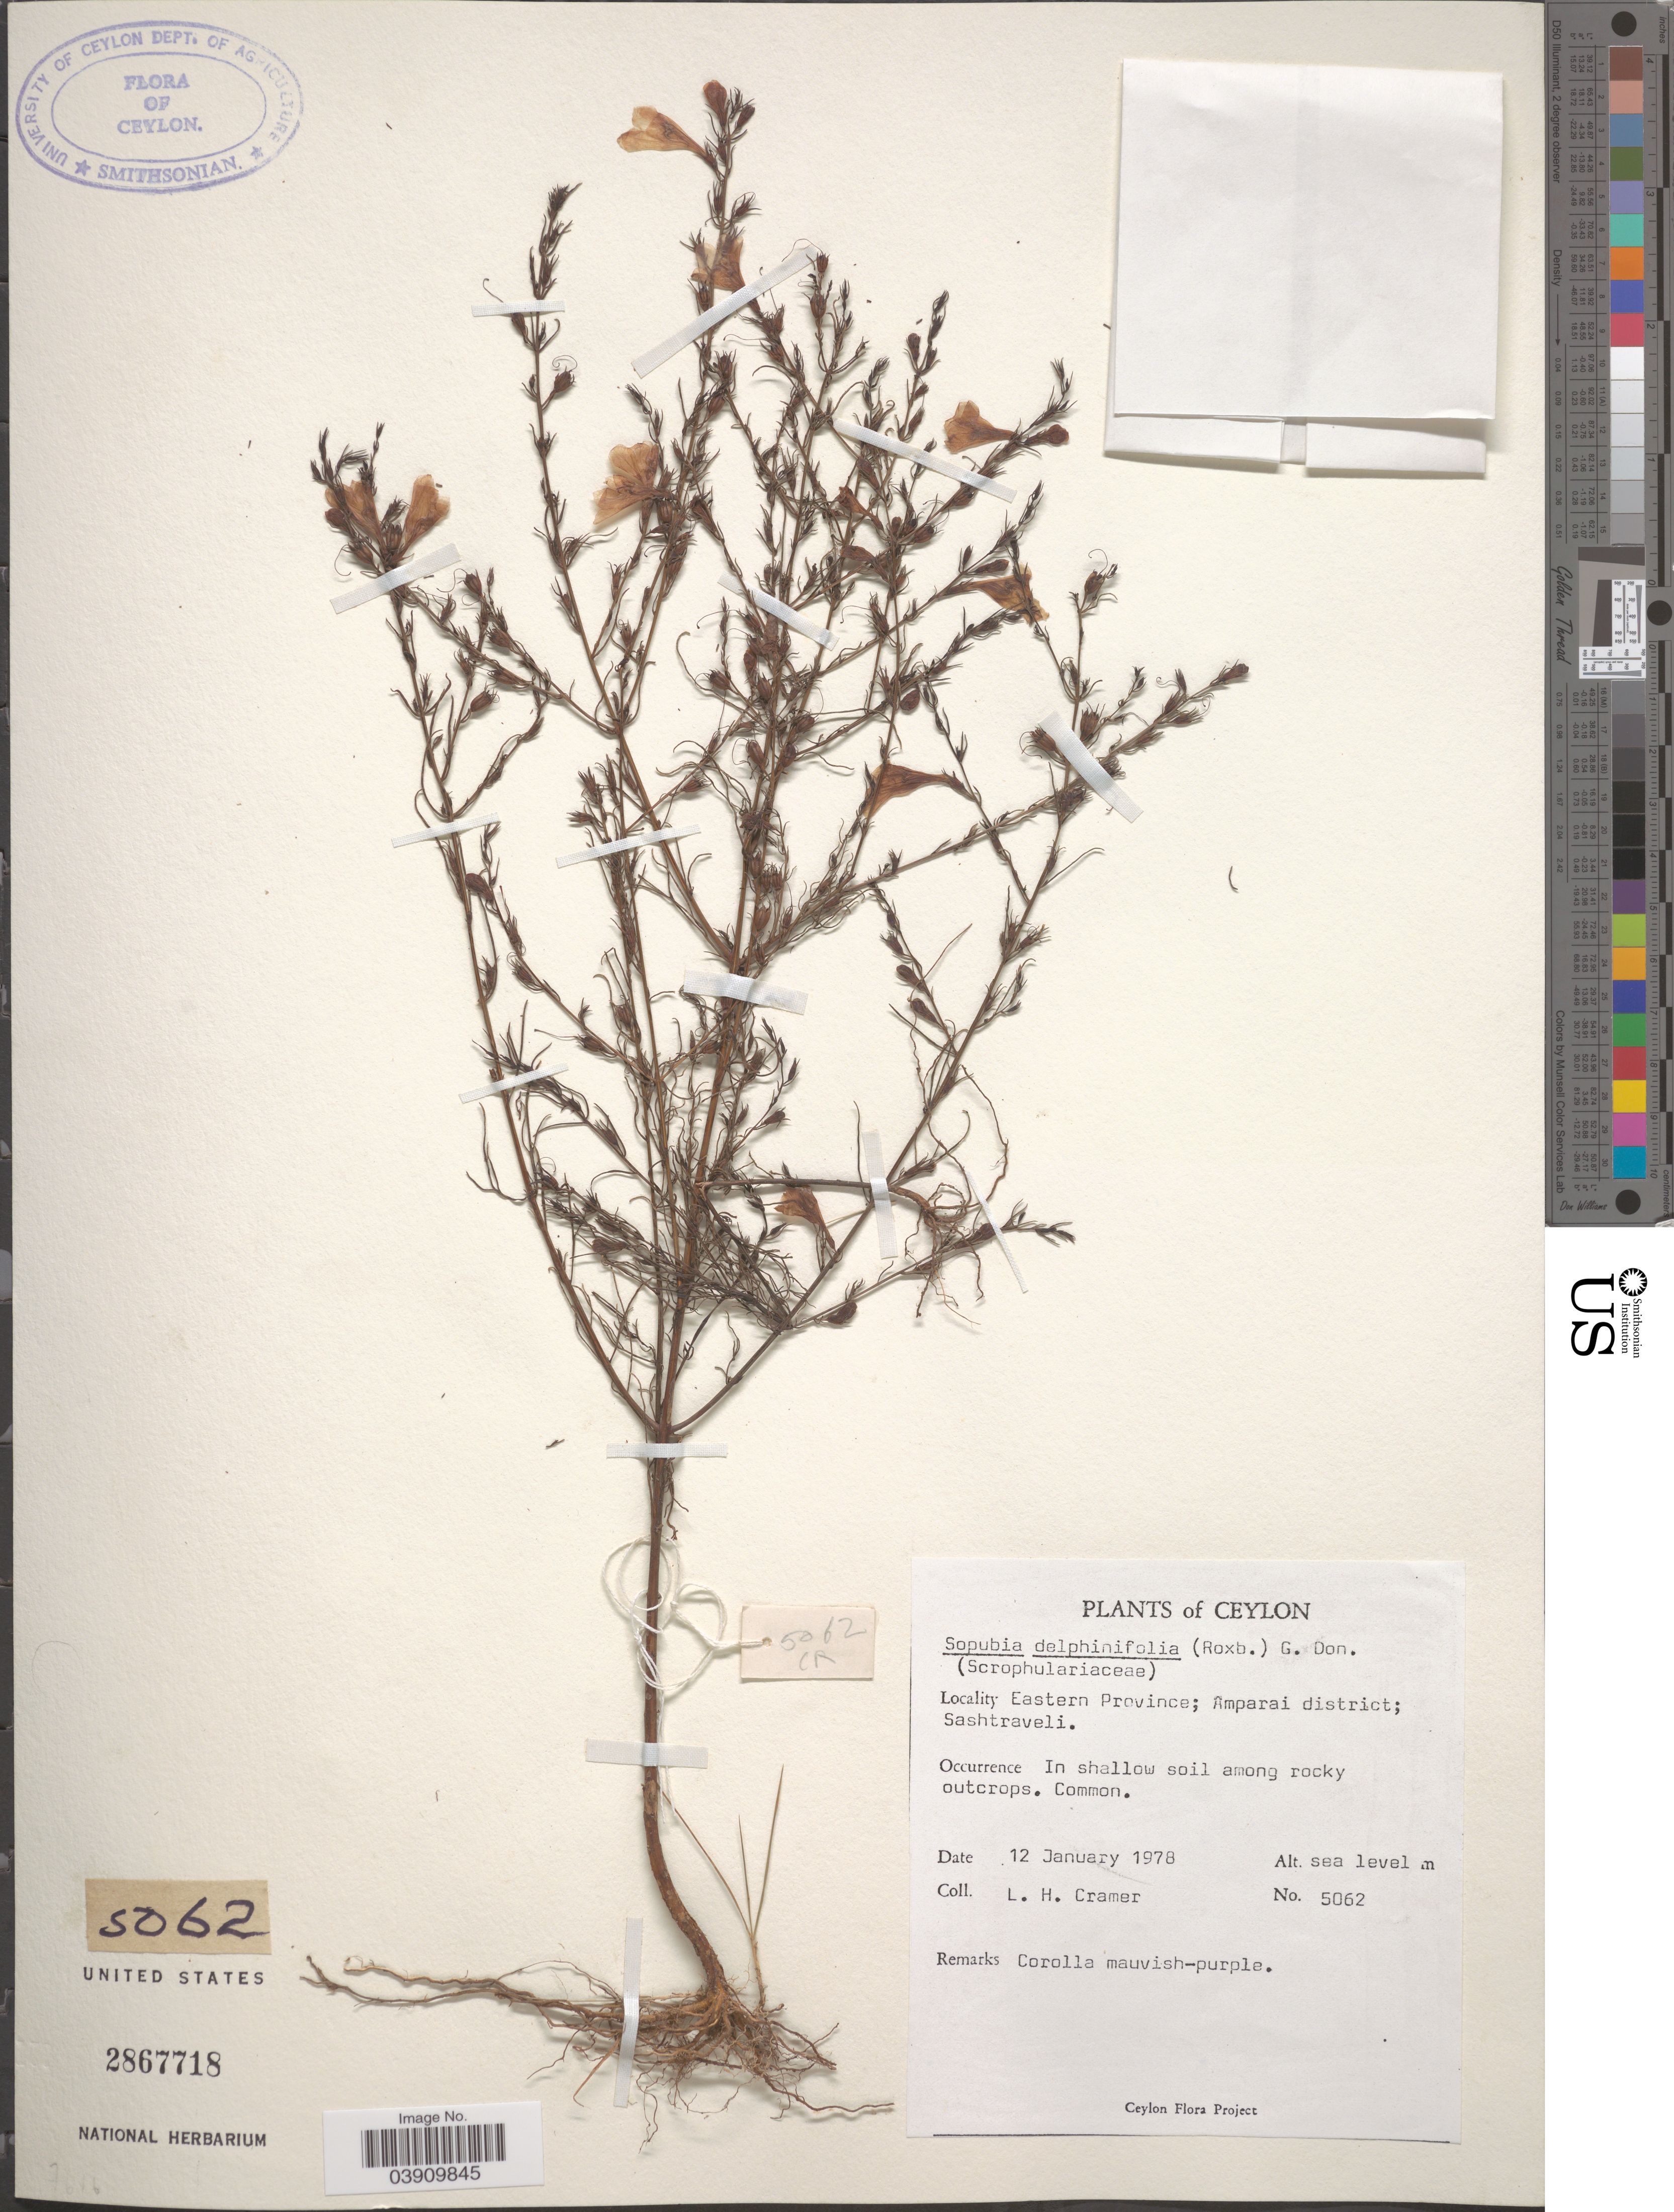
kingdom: Plantae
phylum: Tracheophyta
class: Magnoliopsida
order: Lamiales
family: Orobanchaceae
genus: Sopubia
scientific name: Sopubia delphinifolia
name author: G. Don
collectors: L. H. Cramer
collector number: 5062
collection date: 1978-01-12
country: Sri Lanka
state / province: Eastern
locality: Ceylon. Amparai district; Sashtraveli.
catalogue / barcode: US 2867718